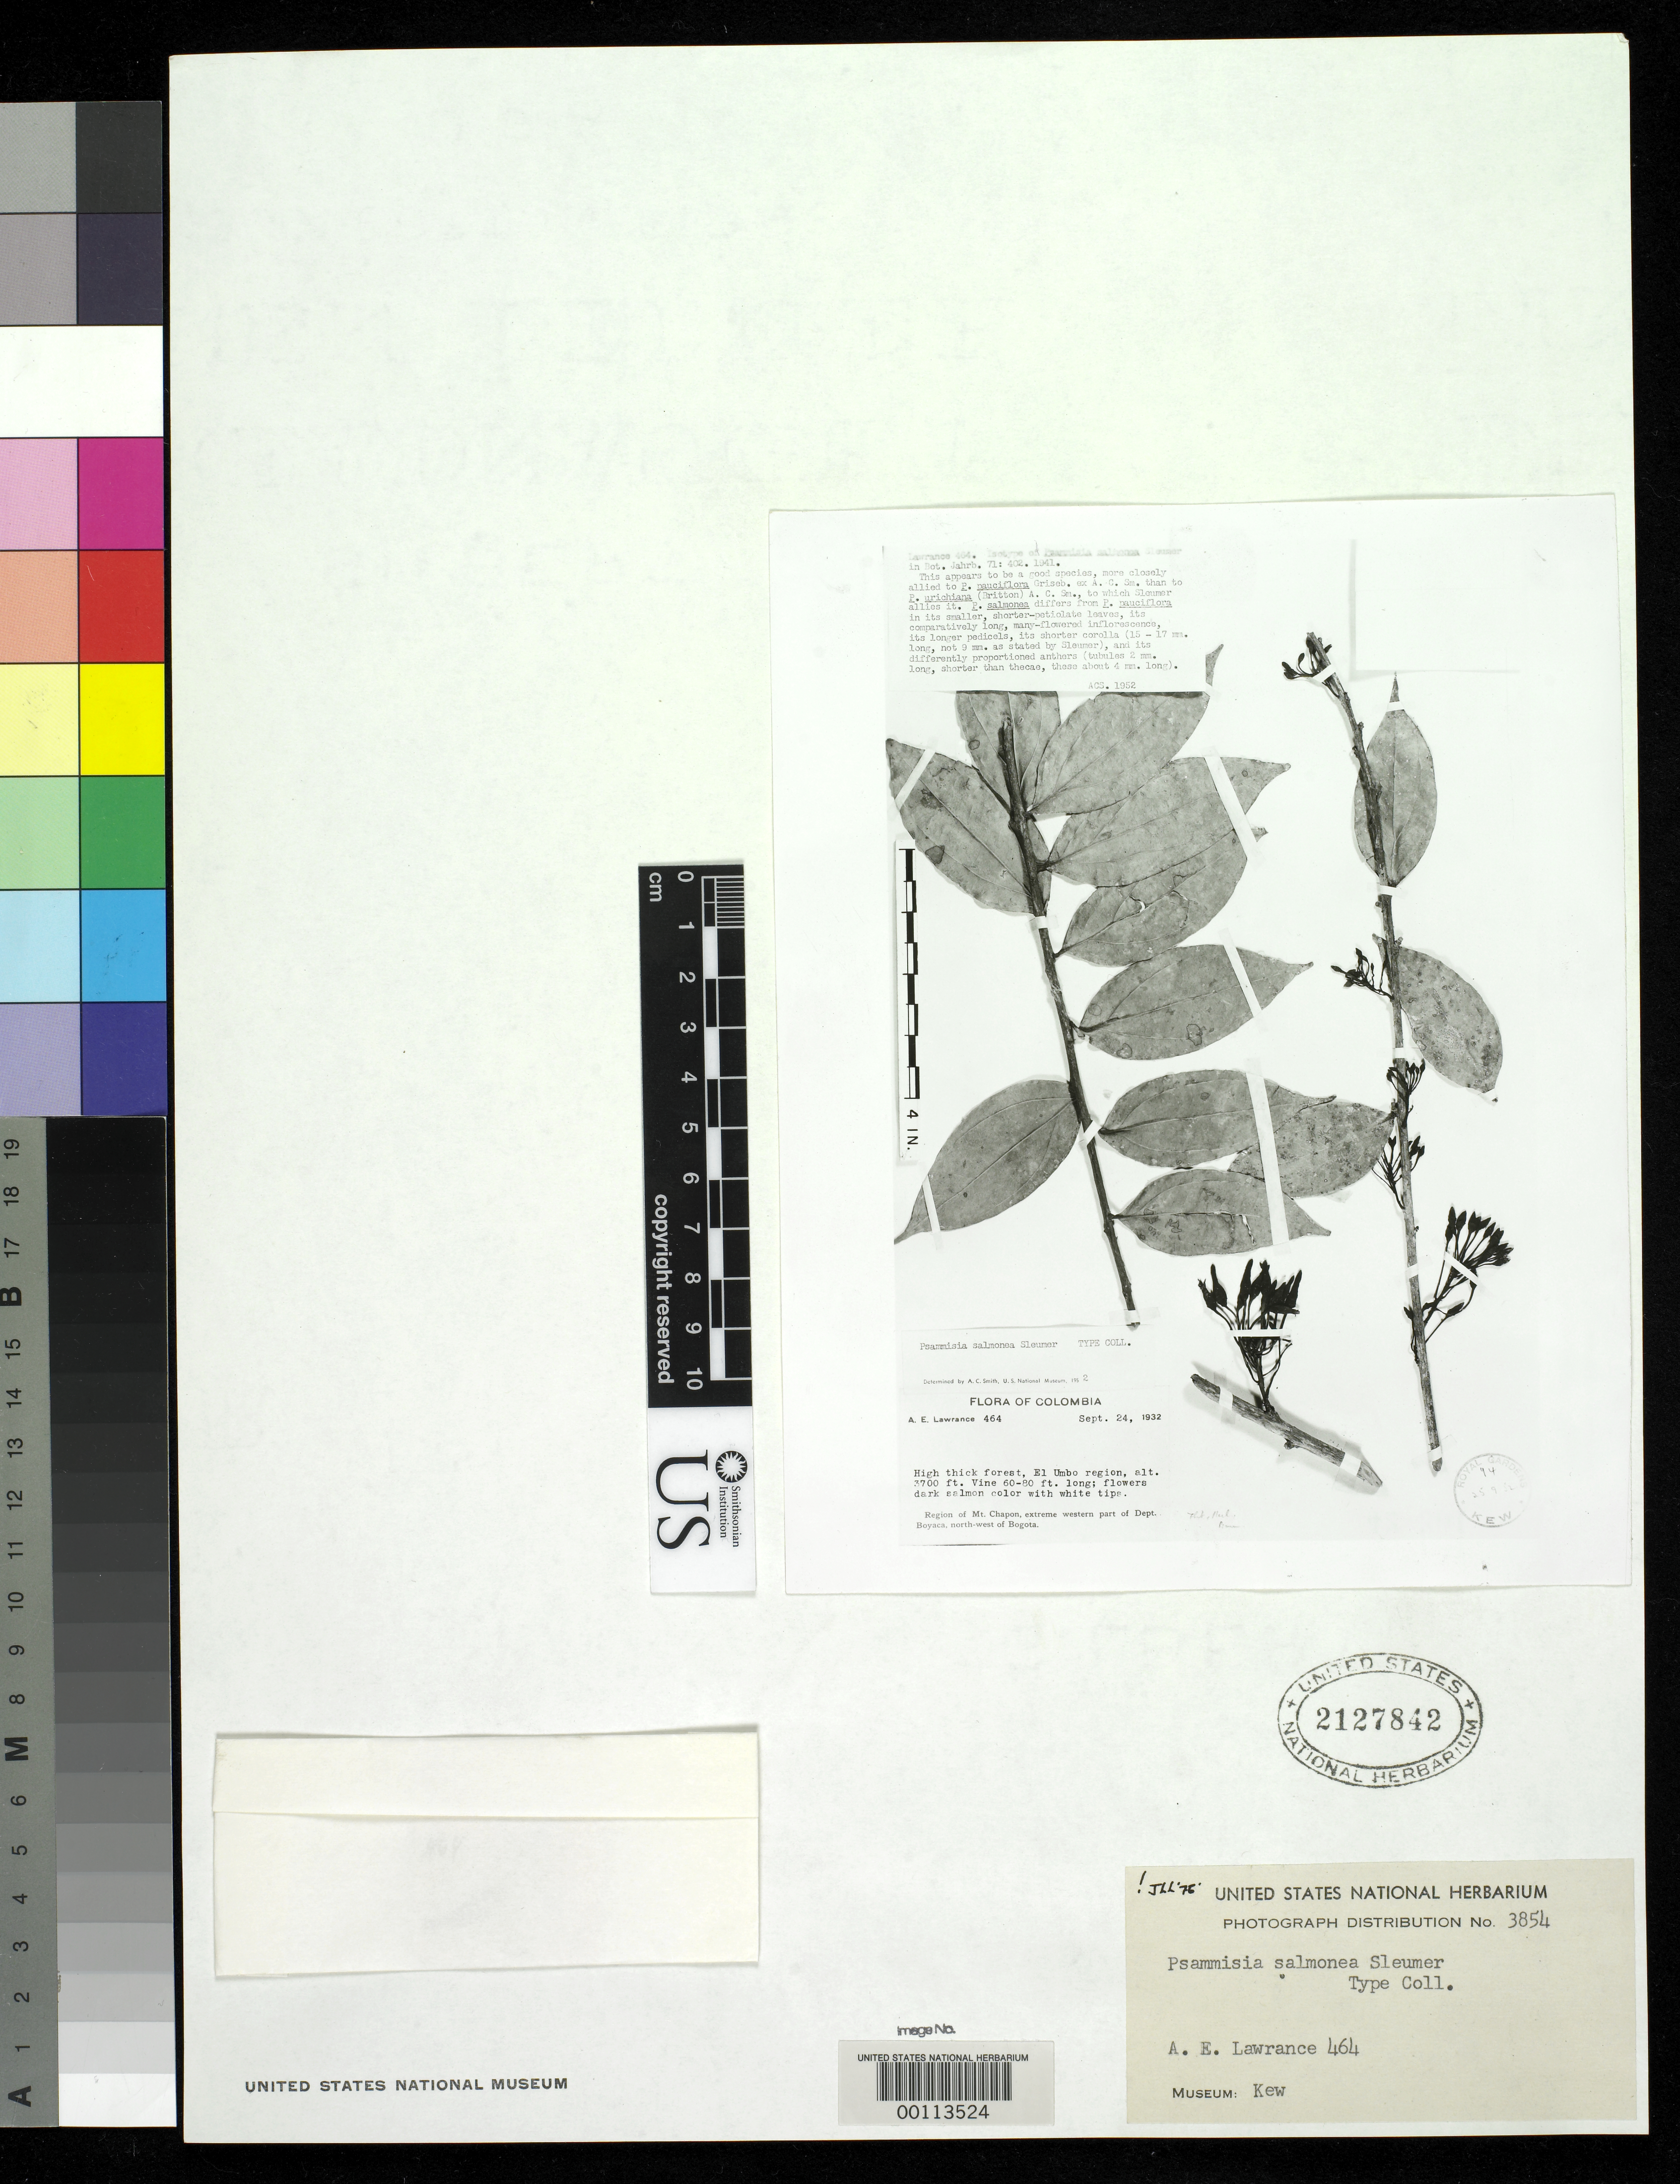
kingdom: Plantae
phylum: Tracheophyta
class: Magnoliopsida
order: Ericales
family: Ericaceae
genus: Psammisia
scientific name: Psammisia salmonea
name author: Sleumer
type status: Type Fragment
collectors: A. Lawrance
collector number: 464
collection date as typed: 24 Sep 1932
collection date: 1932-09-24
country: Colombia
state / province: Boyacá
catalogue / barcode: US 2127842